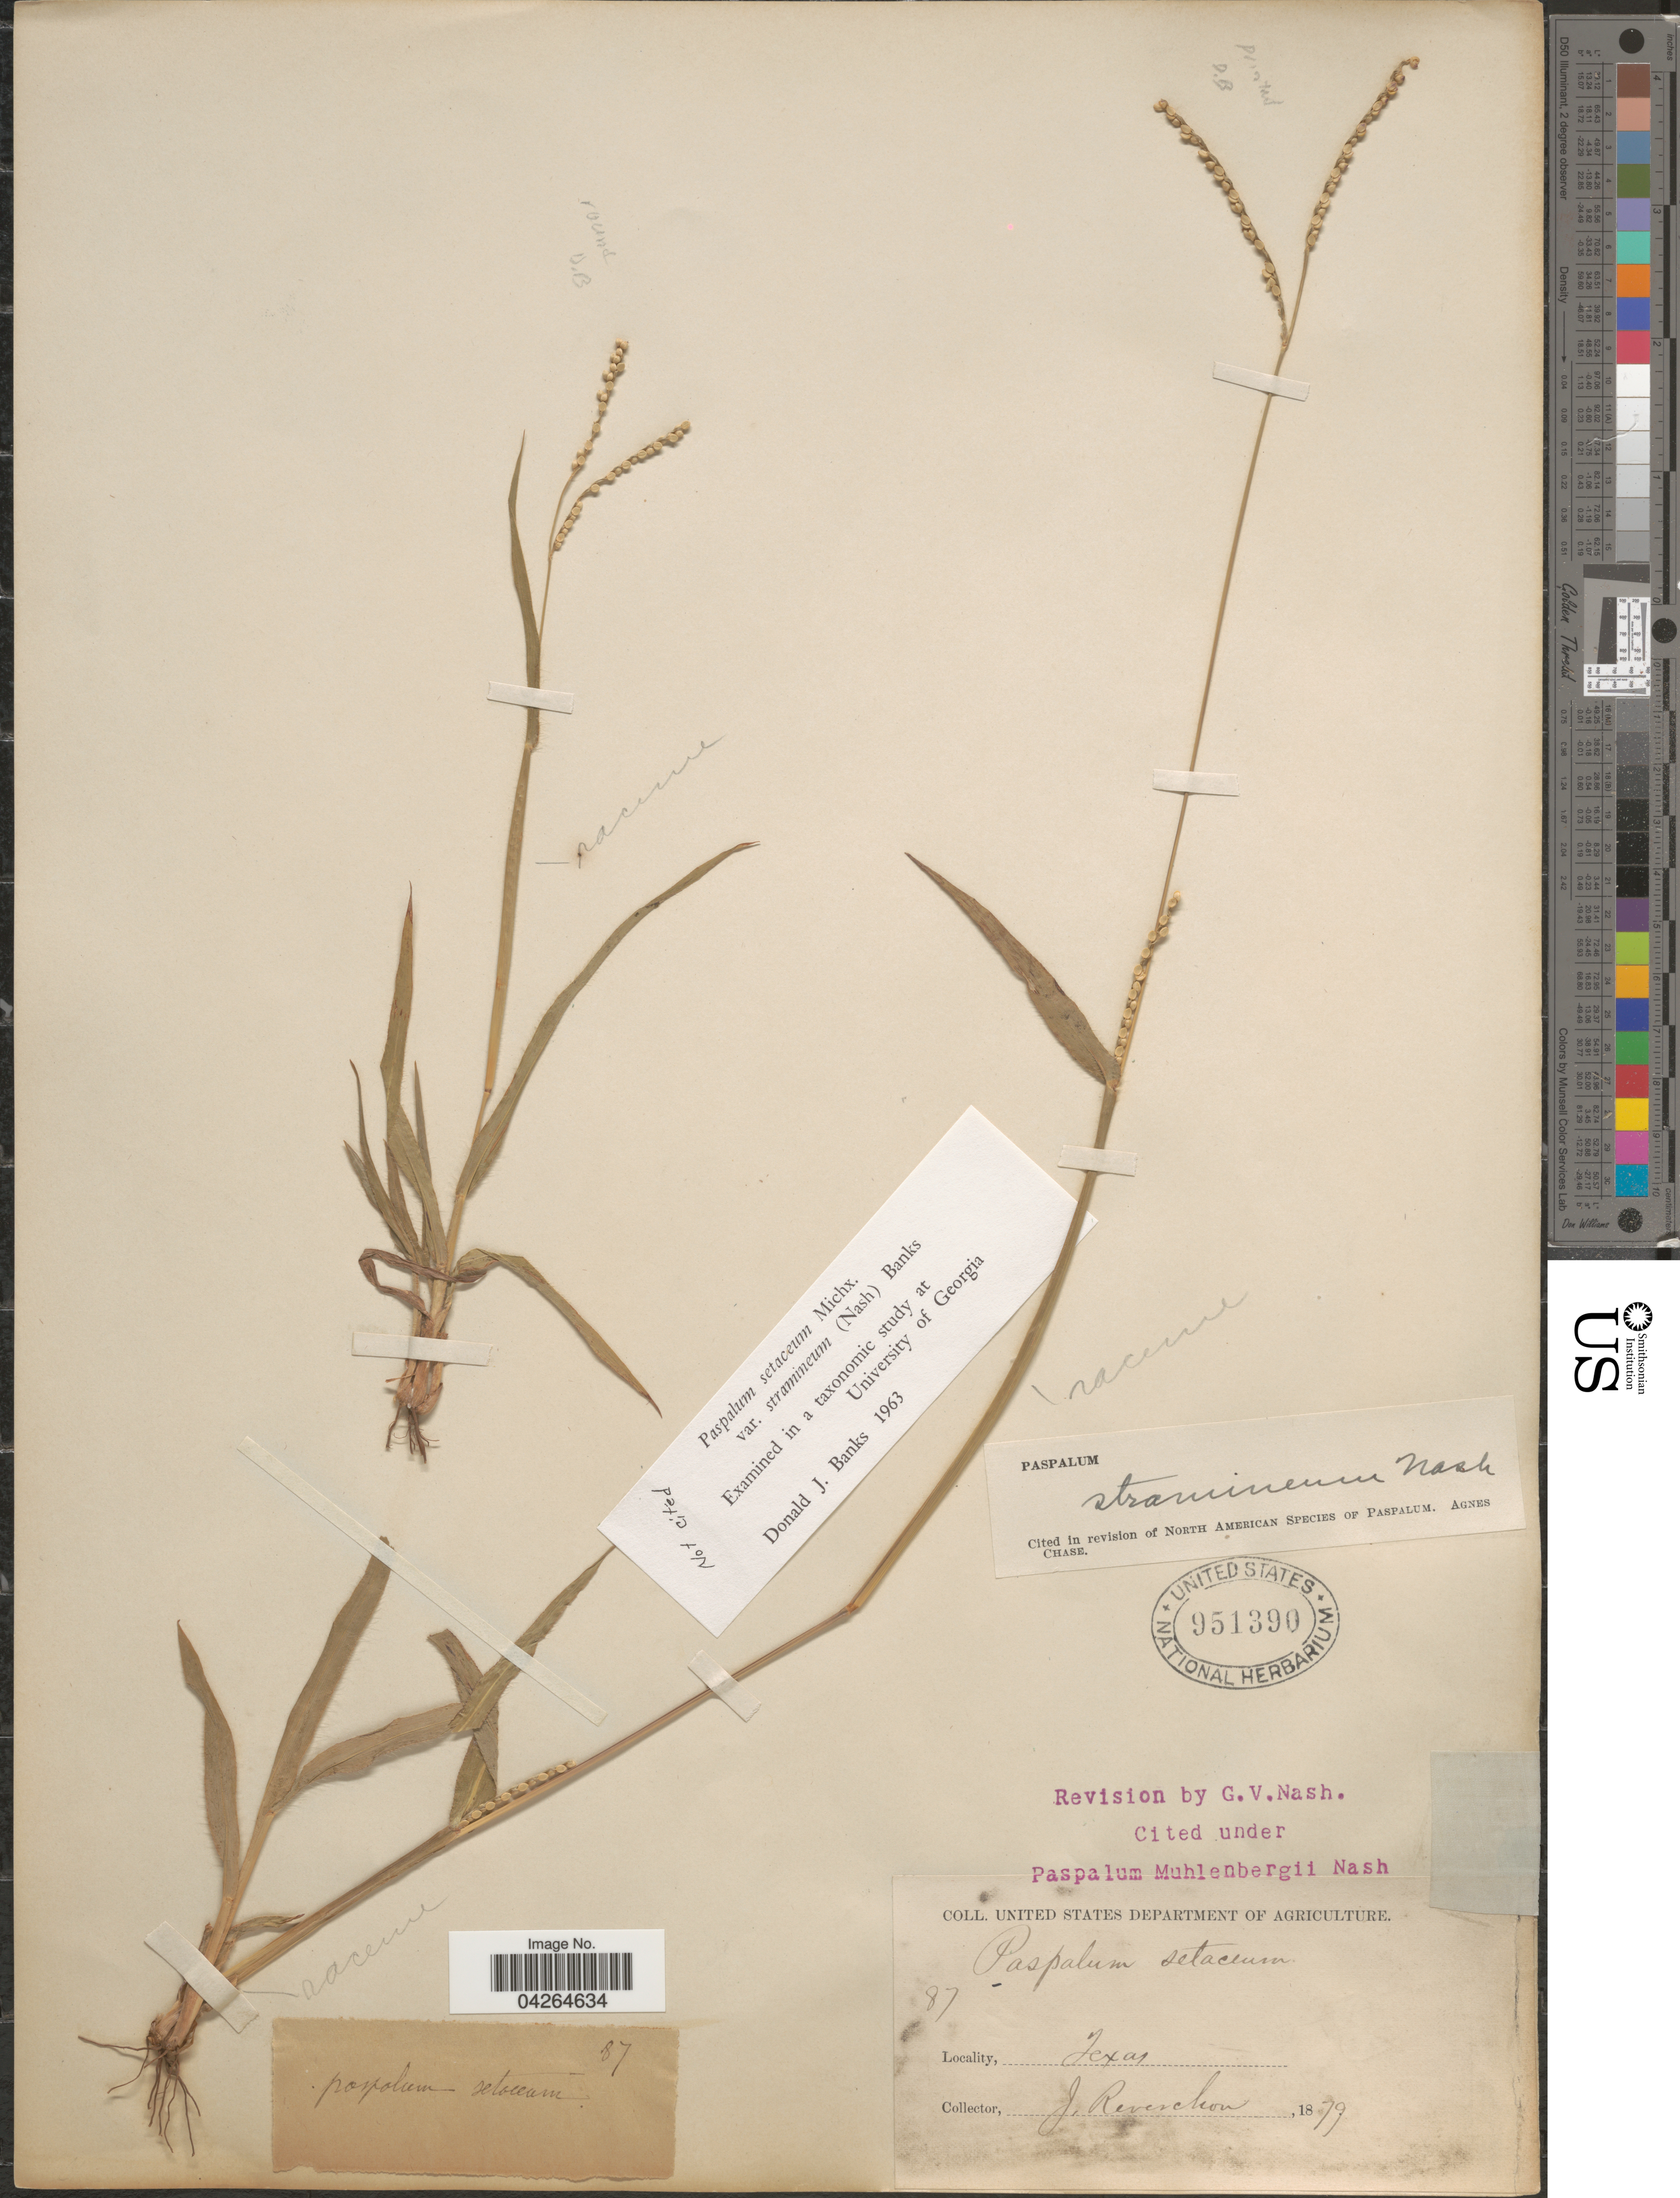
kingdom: Plantae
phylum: Tracheophyta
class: Liliopsida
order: Poales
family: Poaceae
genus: Paspalum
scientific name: Paspalum setaceum var. stramineum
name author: (Nash) D.J. Banks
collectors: J. Reverchon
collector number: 87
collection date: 1879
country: United States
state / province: Texas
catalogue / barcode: US 951390